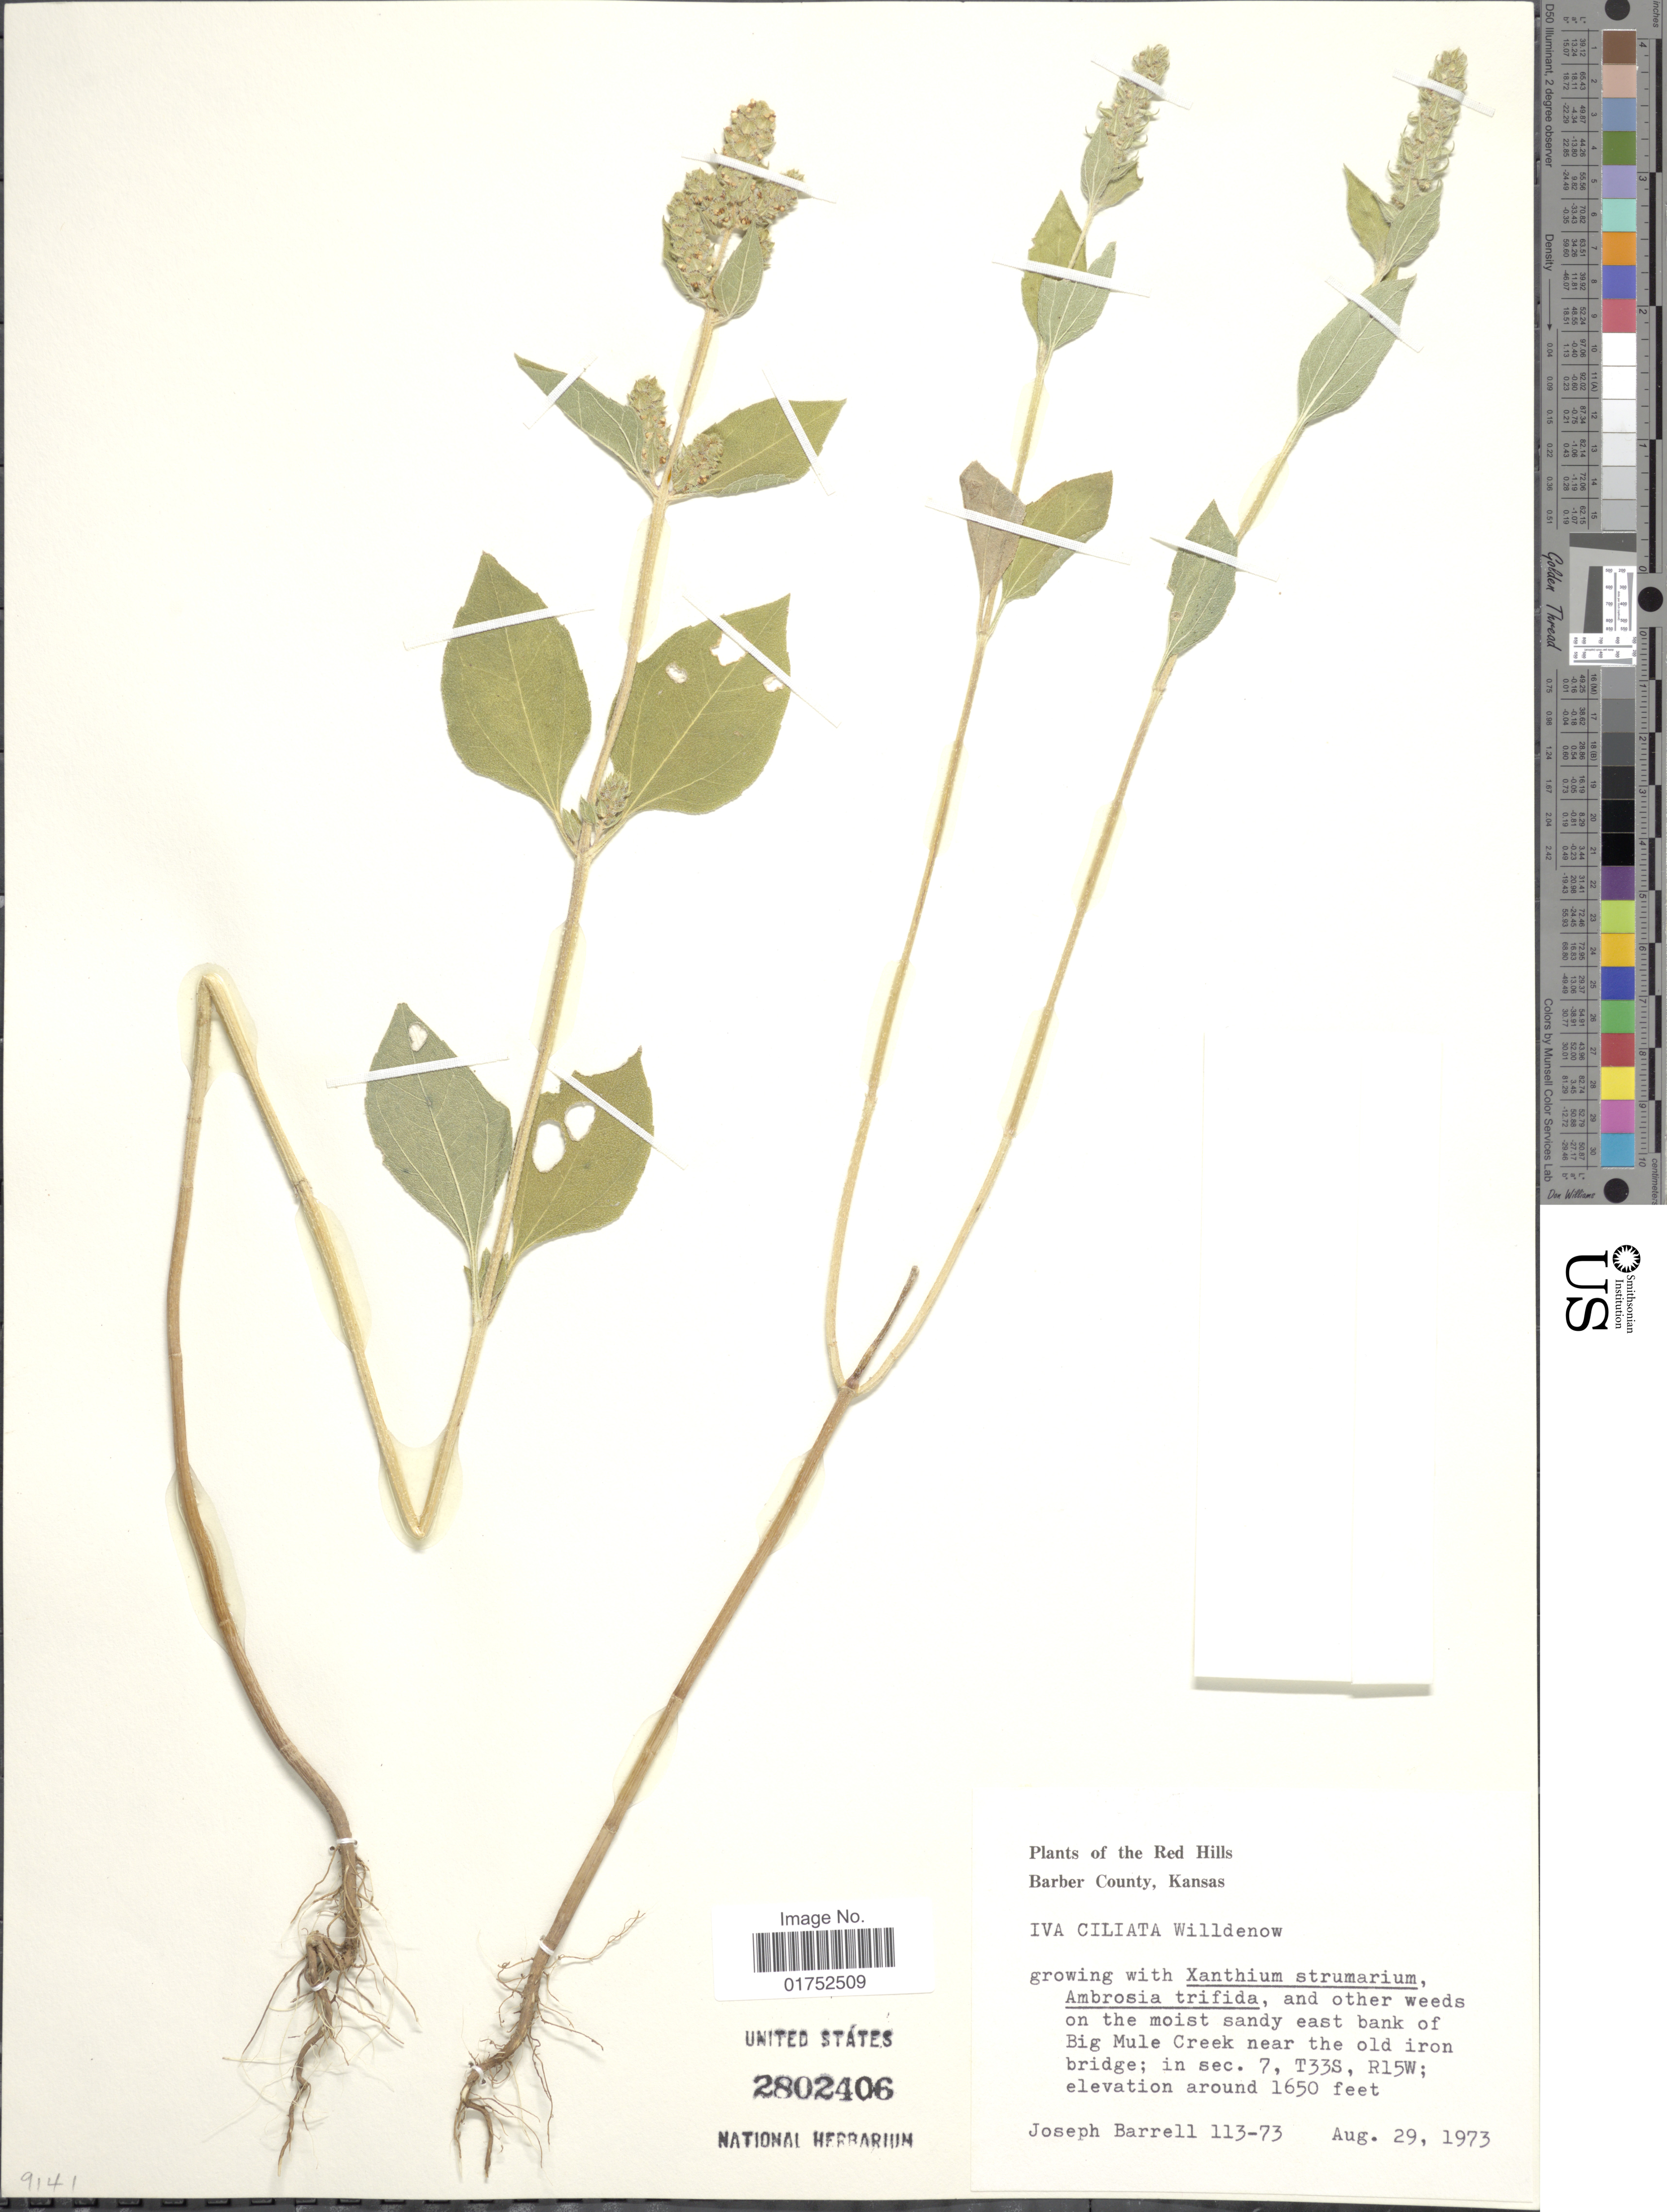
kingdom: Plantae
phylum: Tracheophyta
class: Magnoliopsida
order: Asterales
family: Asteraceae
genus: Iva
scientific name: Iva annua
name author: L.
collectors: J. Barrell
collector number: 113-73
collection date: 1973-08-29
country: United States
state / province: Kansas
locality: Red Hills, Barber County, east bank of Big Mule Creek near the old iron bridge, sec. 7, T33S, R15W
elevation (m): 503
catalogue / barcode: US 2802406